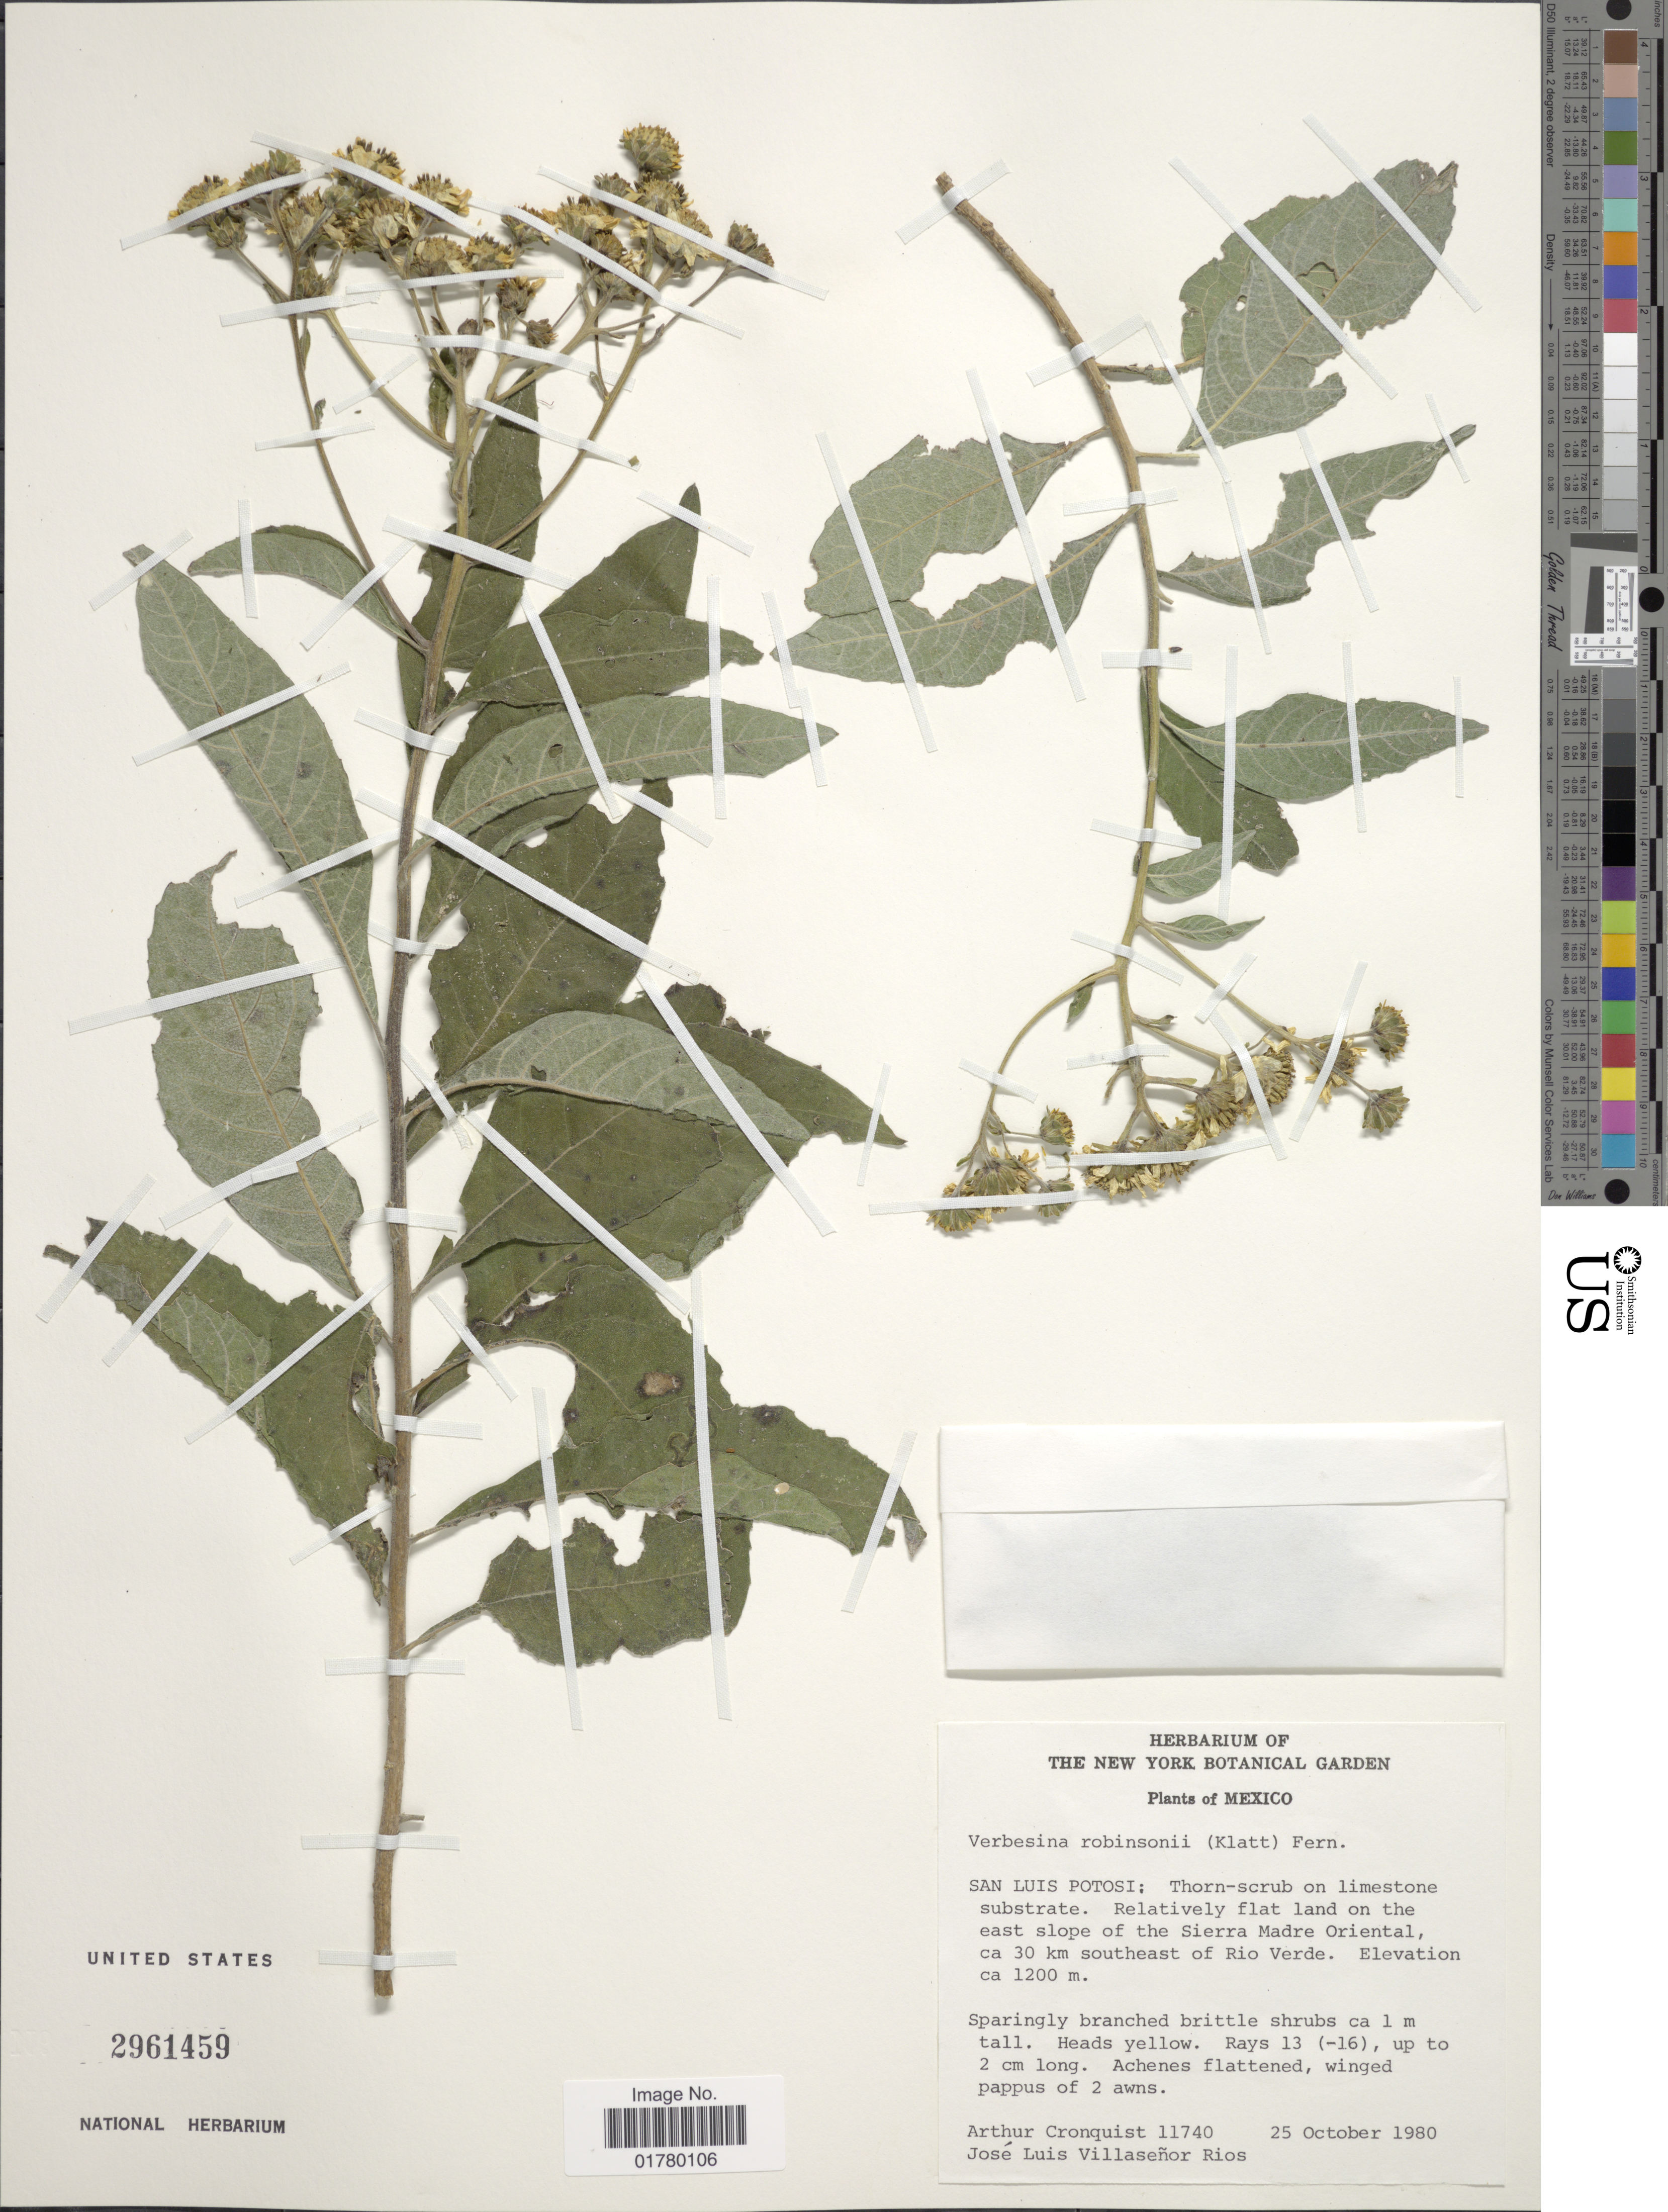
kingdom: Plantae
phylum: Tracheophyta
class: Magnoliopsida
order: Asterales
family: Asteraceae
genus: Verbesina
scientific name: Verbesina robinsonii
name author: (Klatt) Fernald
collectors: A. J. Cronquist & J. L. Villasenor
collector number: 11740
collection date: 1980-10-25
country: Mexico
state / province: San Luis Potosí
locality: Thorn-scrub on limestone substrate. Relatively flat land on the east slope of the Sierra Madre Oriental, ca 30 km southeast of Rio Verde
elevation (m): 1200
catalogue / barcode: US 2961459